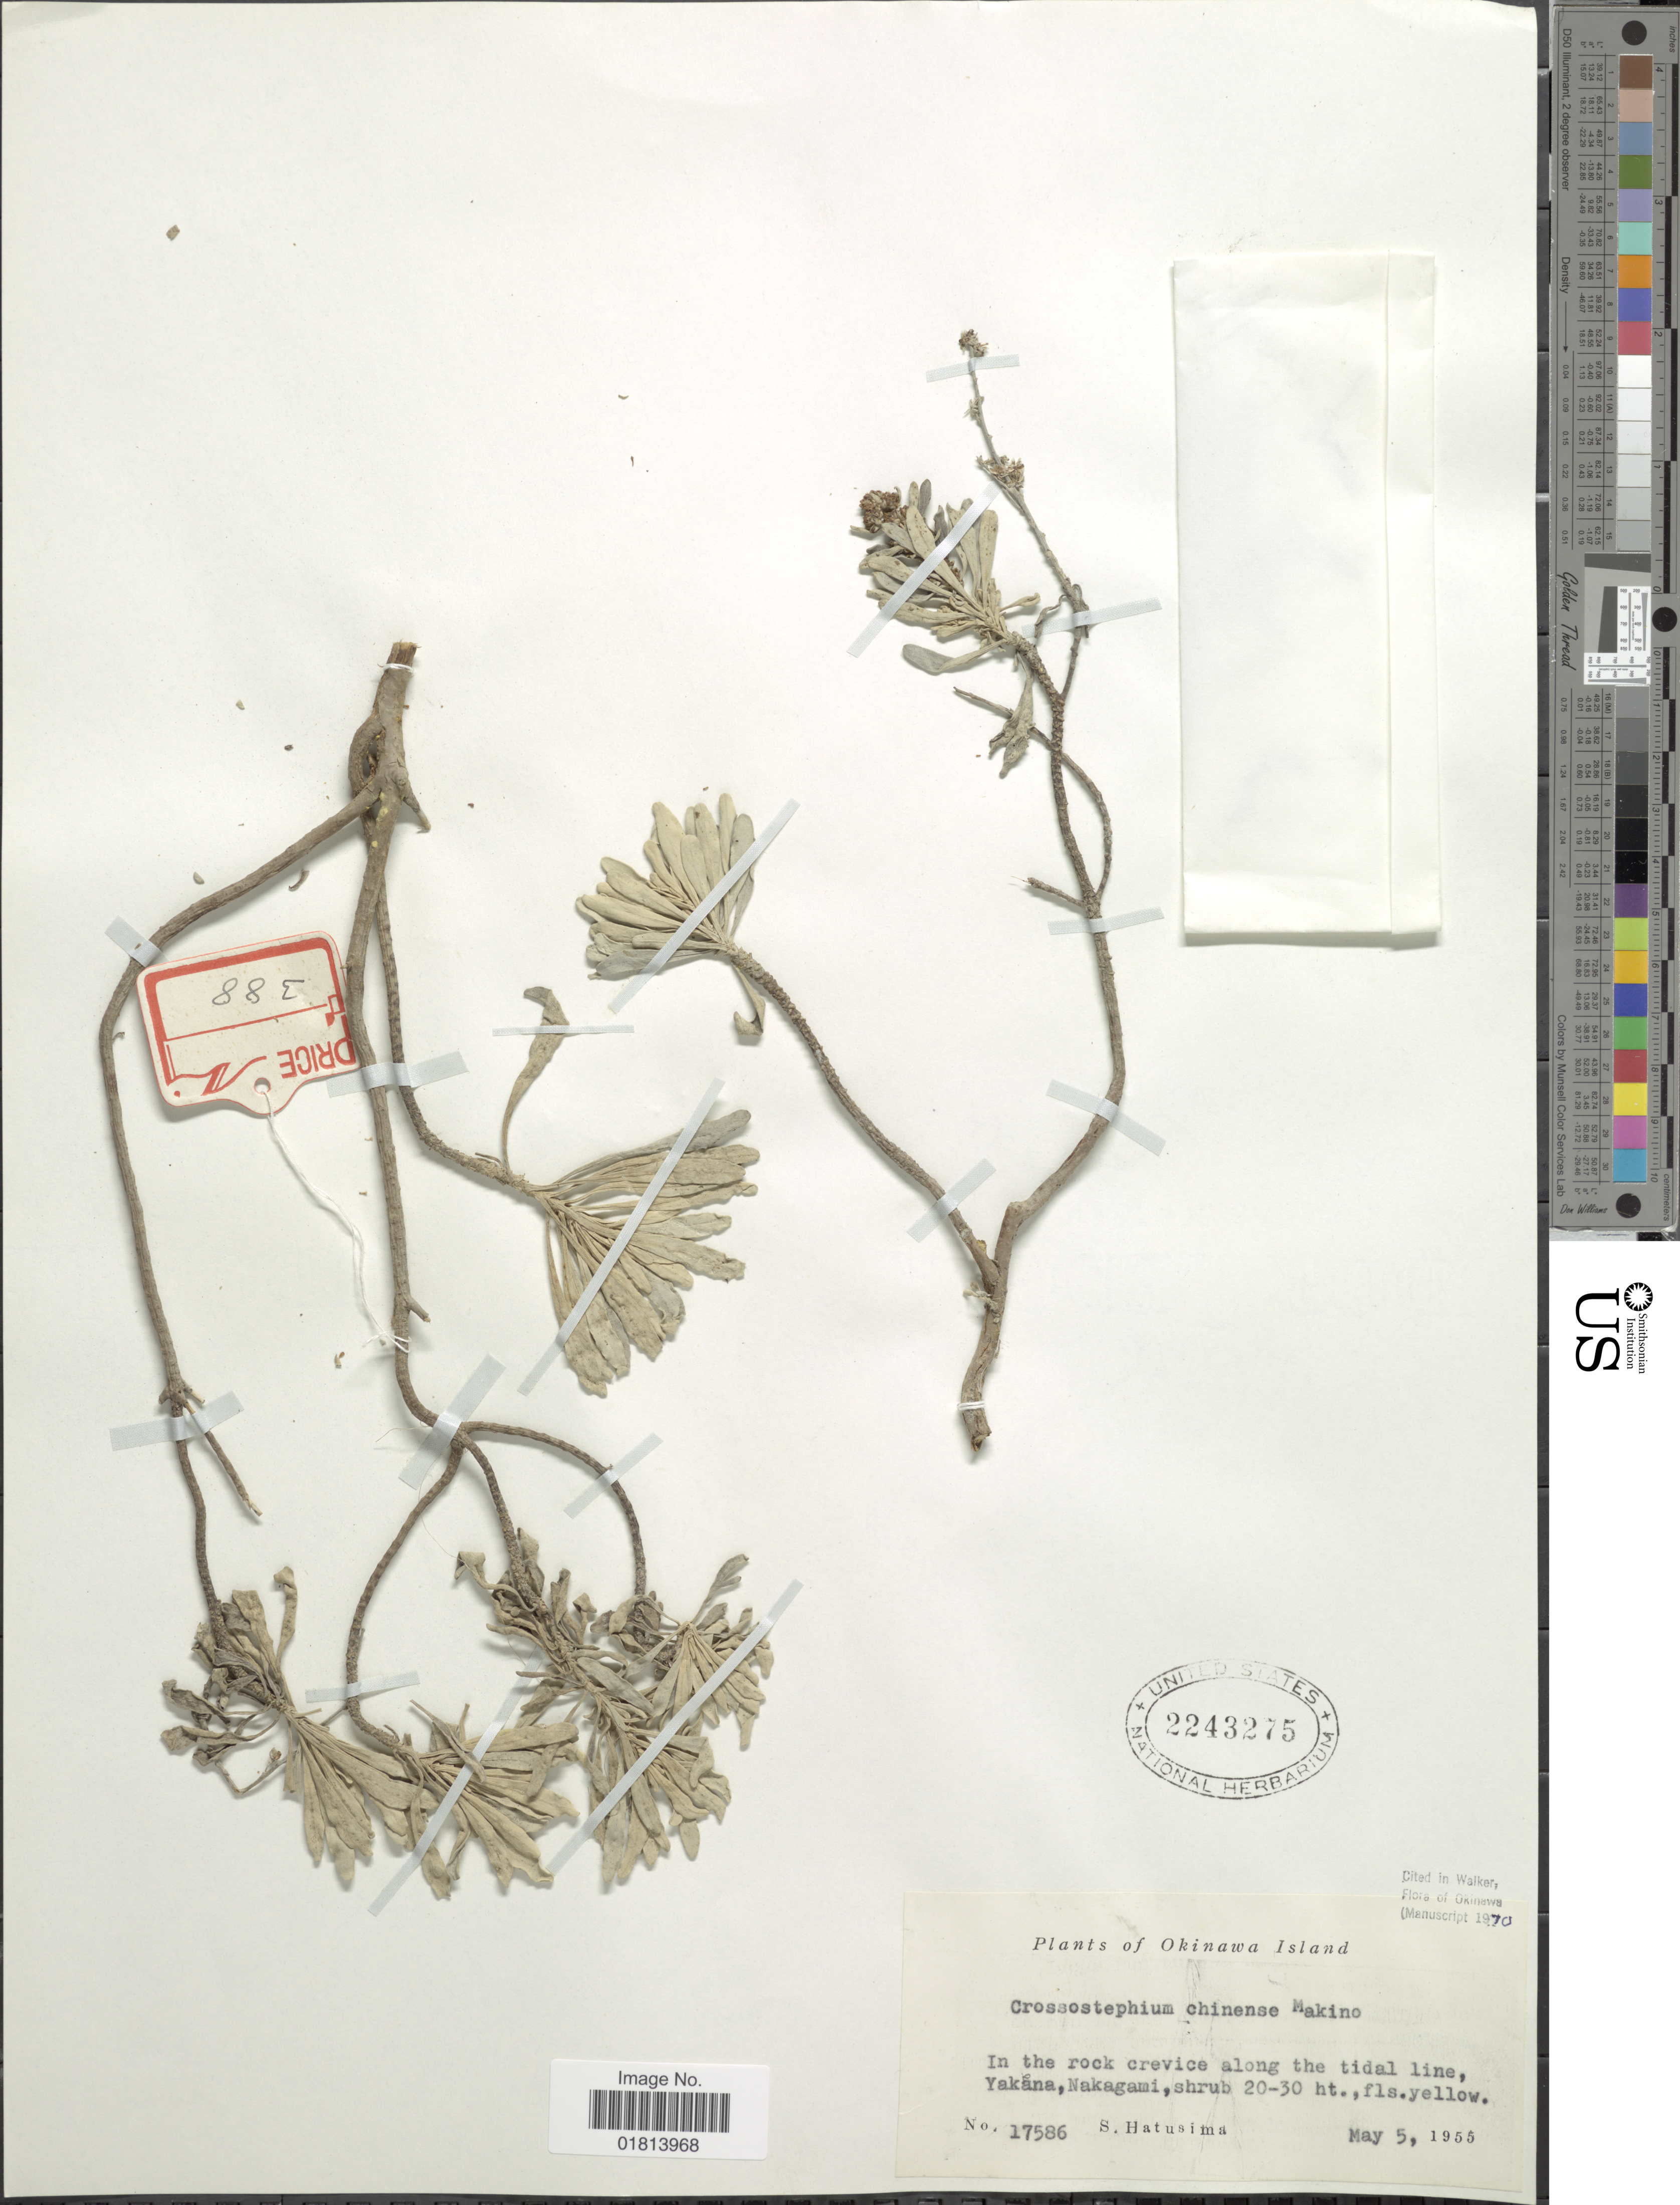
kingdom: Plantae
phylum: Tracheophyta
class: Magnoliopsida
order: Asterales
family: Asteraceae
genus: Crossostephium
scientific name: Crossostephium chinense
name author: Makino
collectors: S. Hatusima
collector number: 17586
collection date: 1955-05-05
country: Japan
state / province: Okinawa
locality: Okinawa Island. In the rock crevice along the tidal line, Yakana, Nakagami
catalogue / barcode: US 2243275